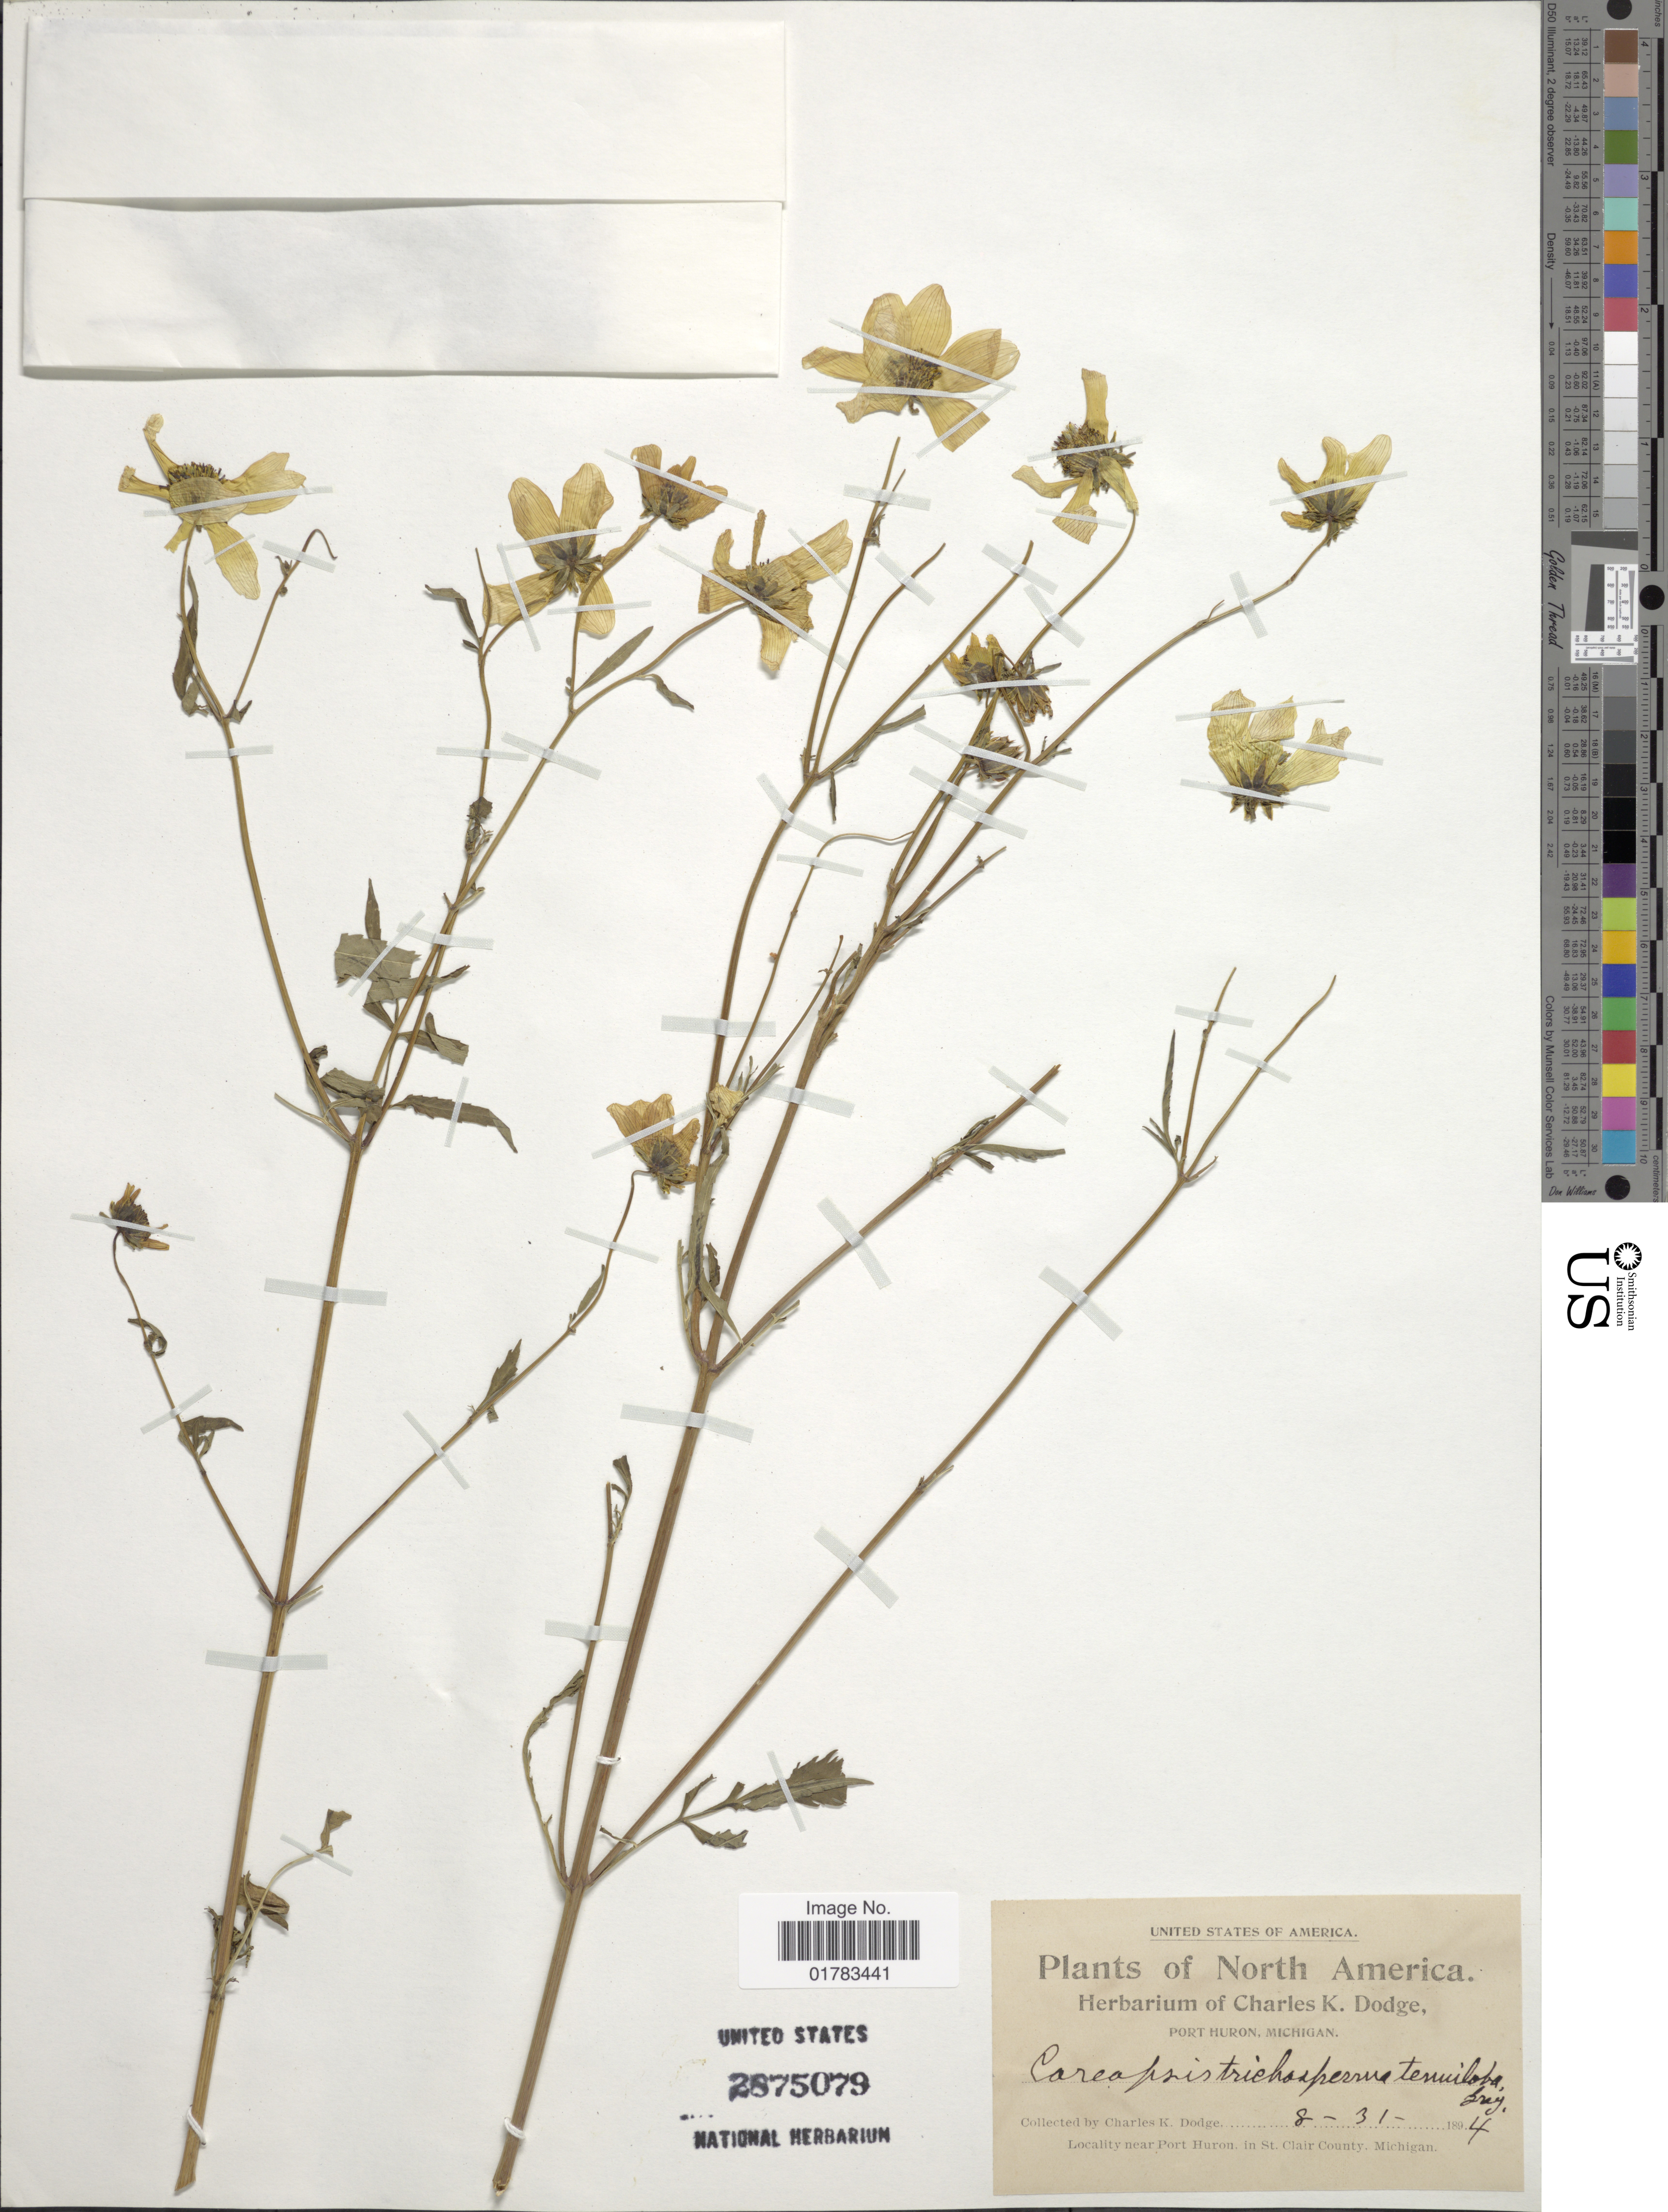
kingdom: Plantae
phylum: Tracheophyta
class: Magnoliopsida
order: Asterales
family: Asteraceae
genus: Coreopsis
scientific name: Coreopsis trichosperma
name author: Michx.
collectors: C. K. Dodge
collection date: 1894-08-31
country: United States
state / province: Michigan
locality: North America, Port Huron, neart Port Huron, in St. Clair County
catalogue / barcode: US 2875079